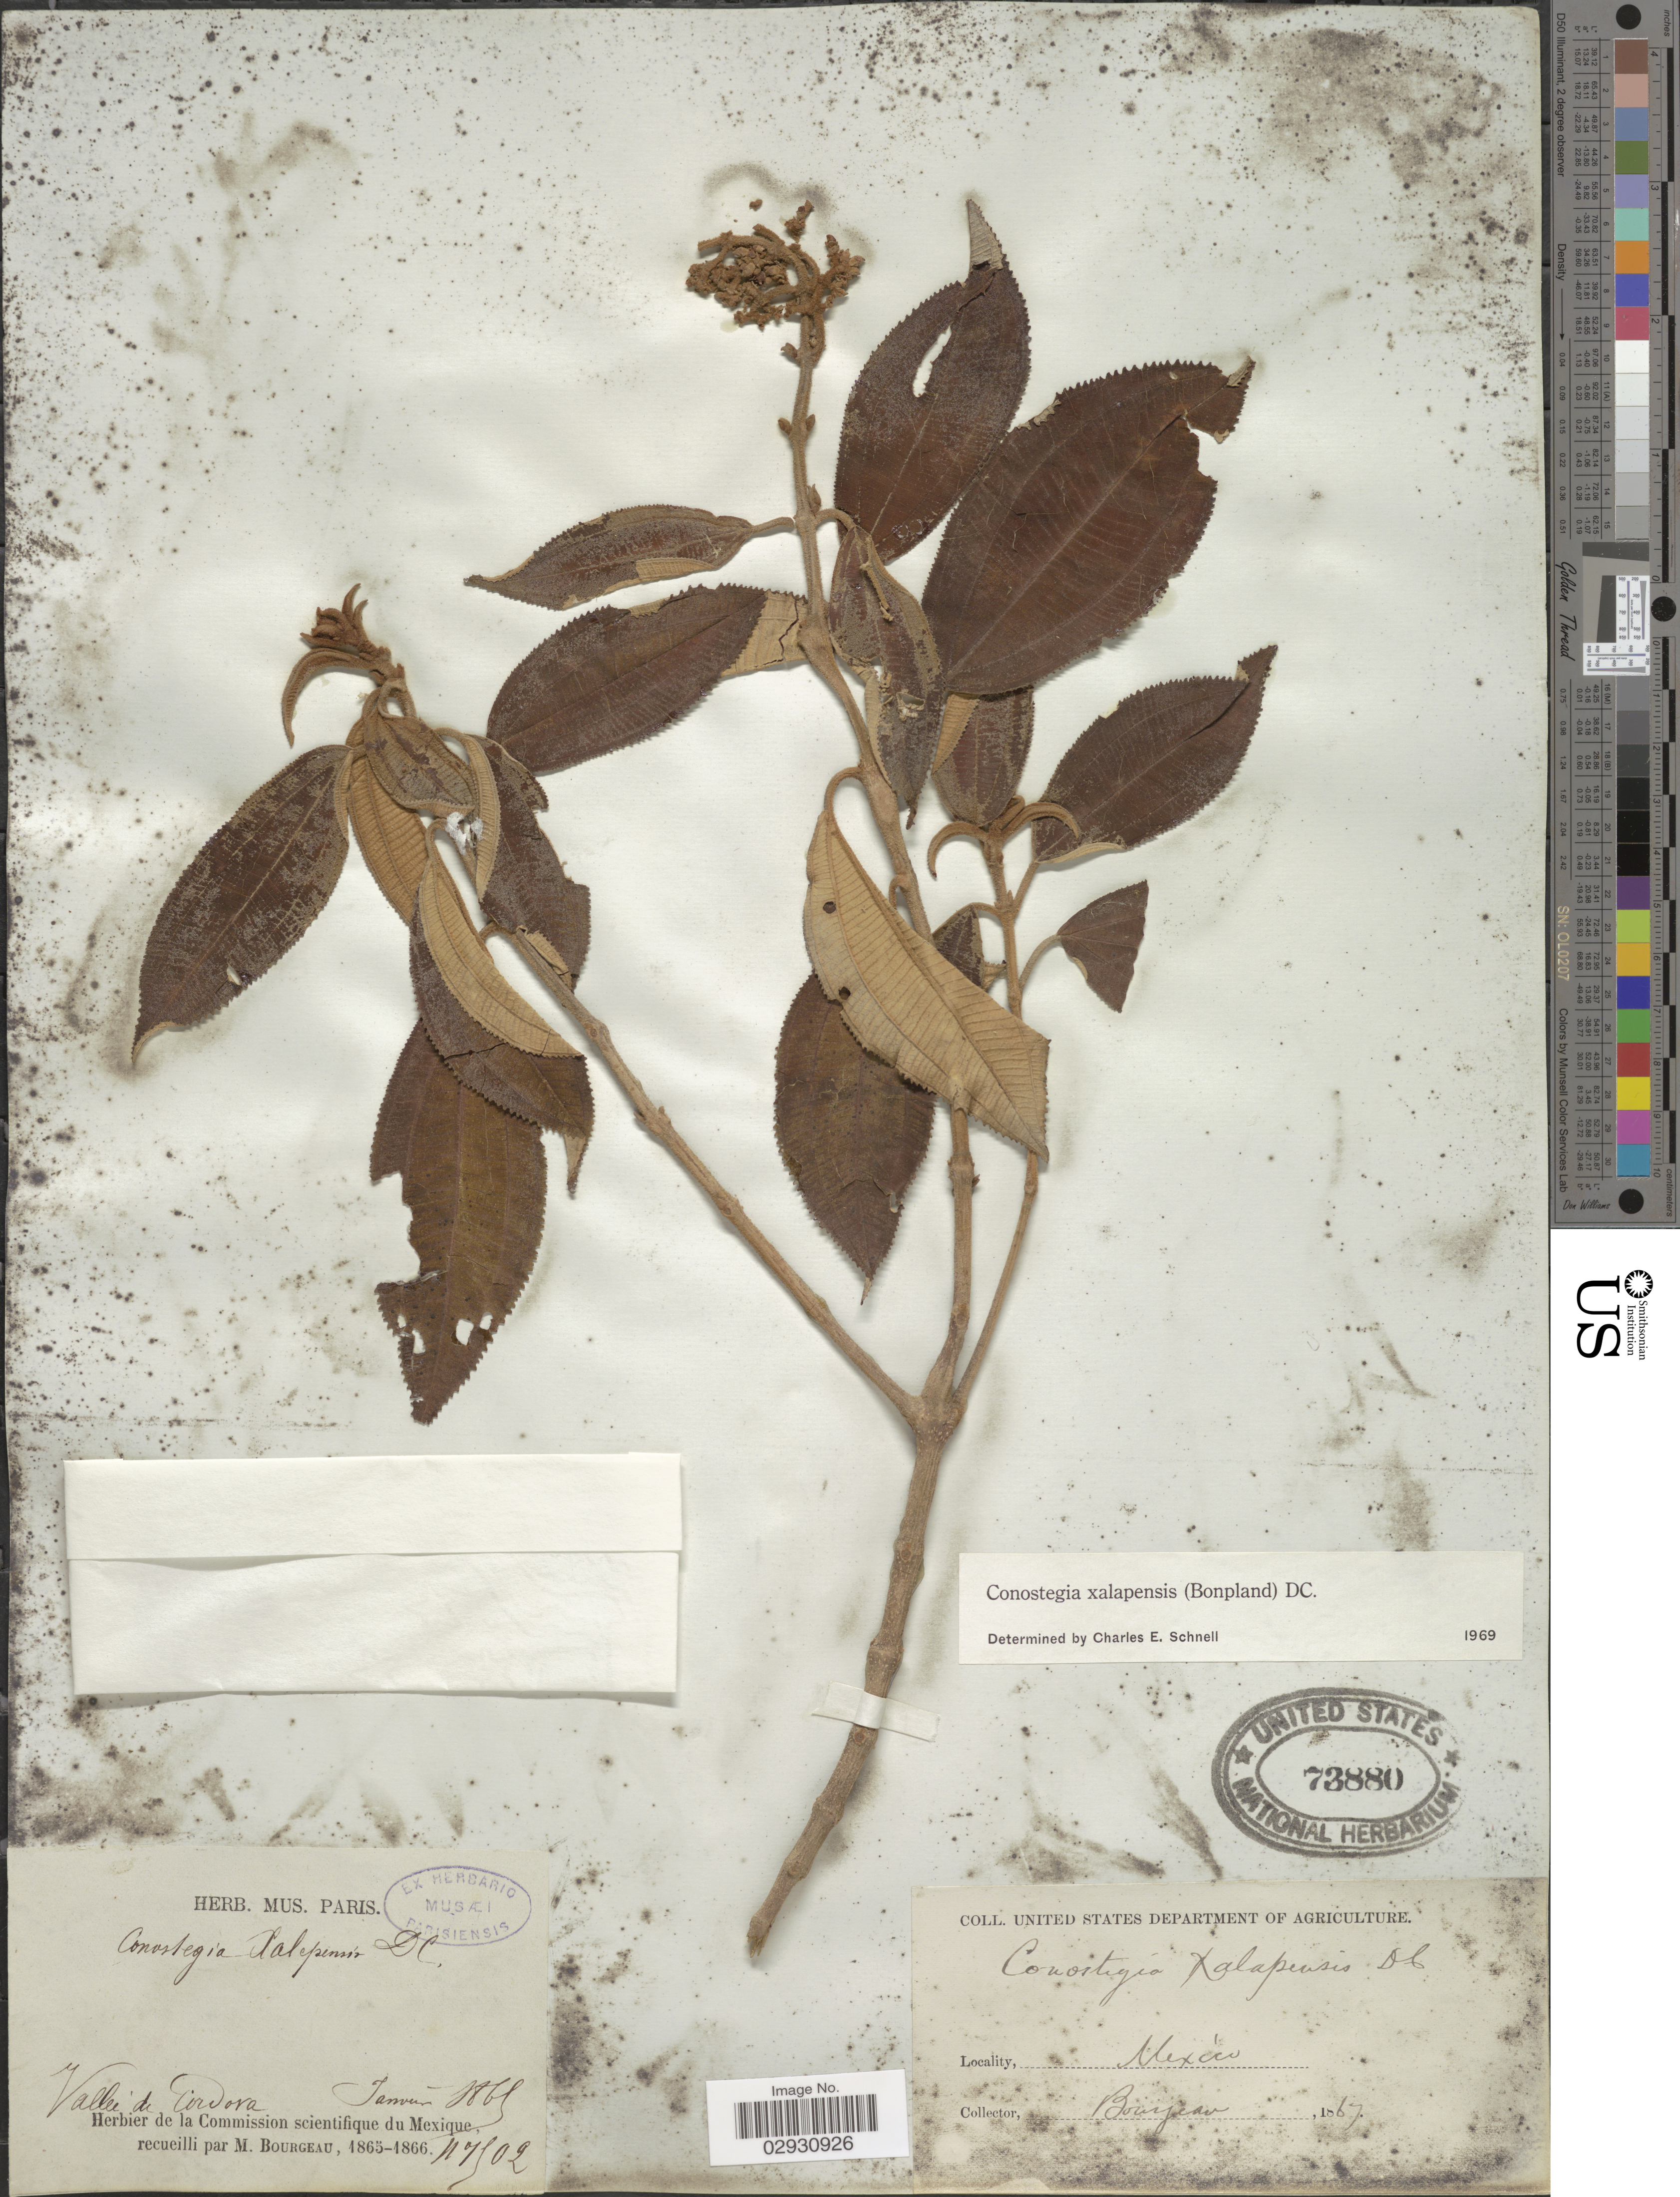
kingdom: Plantae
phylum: Tracheophyta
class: Magnoliopsida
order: Myrtales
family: Melastomataceae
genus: Conostegia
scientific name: Conostegia quadrangularis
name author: Schltdl. ex Steud.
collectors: M. Bourgeau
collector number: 1502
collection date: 1865-01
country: Mexico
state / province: Veracruz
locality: Vallée de Cordova.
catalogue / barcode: US 73880